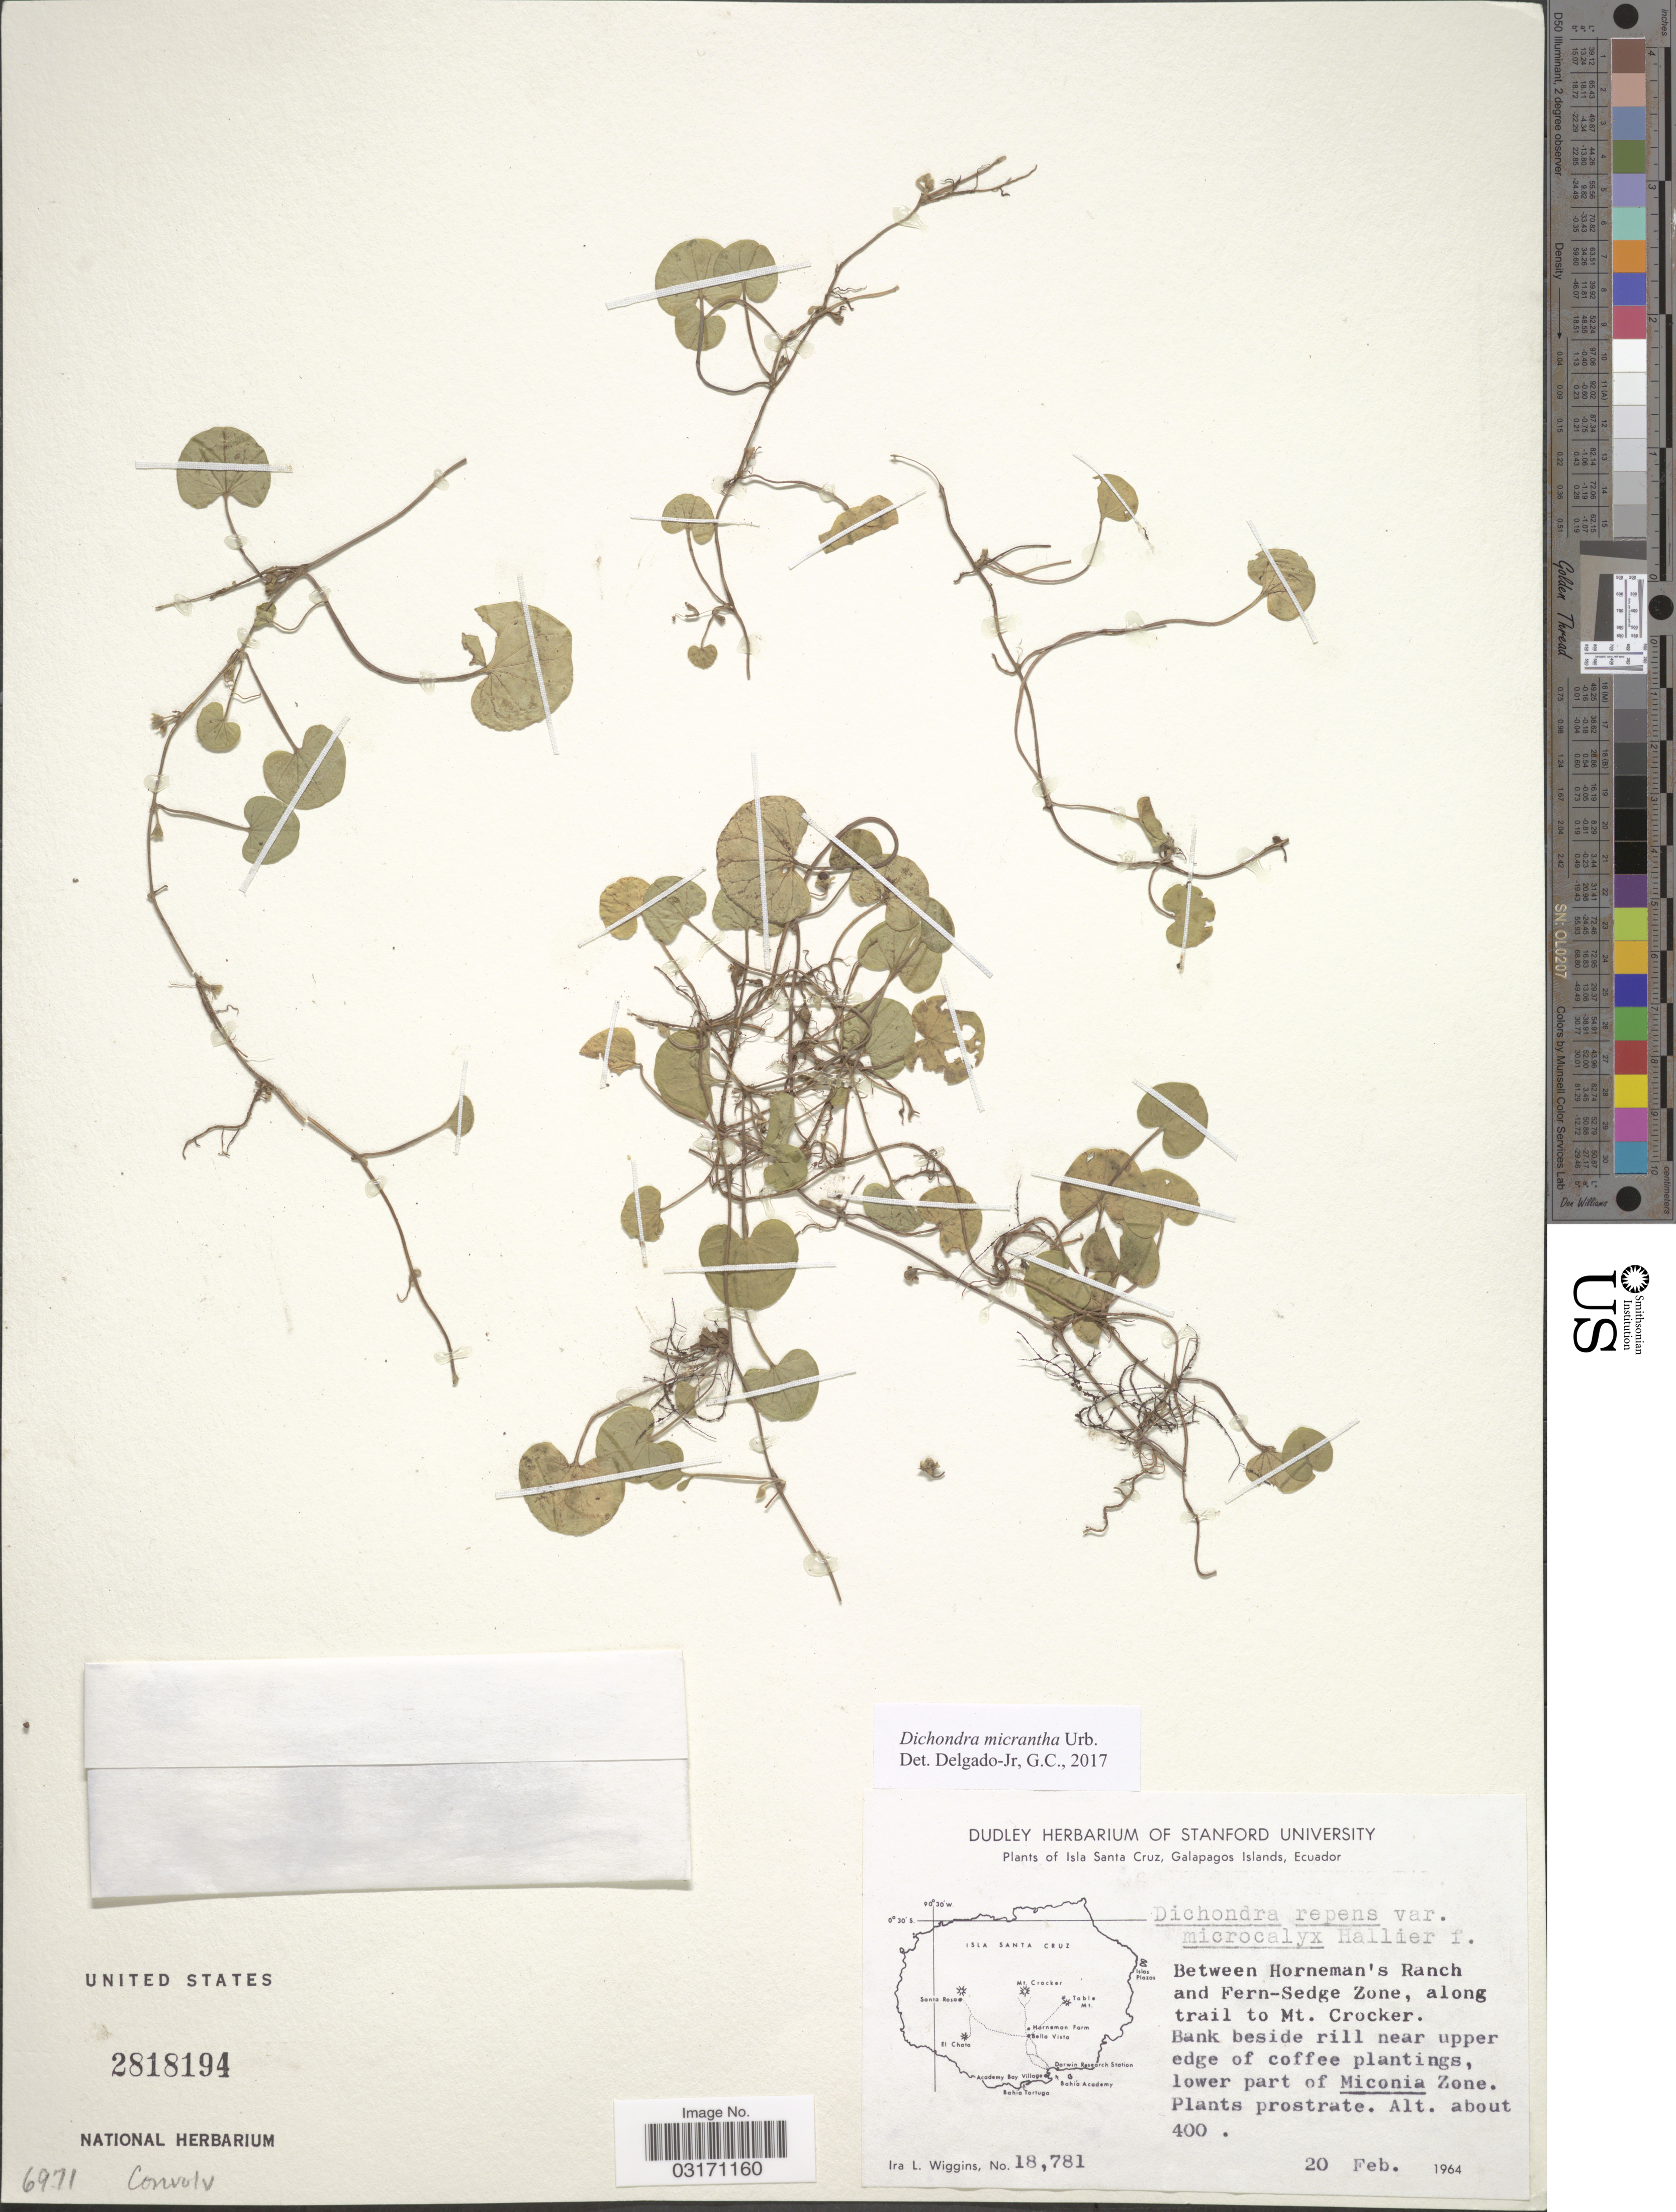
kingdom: Plantae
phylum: Tracheophyta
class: Magnoliopsida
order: Solanales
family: Convolvulaceae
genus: Dichondra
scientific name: Dichondra micrantha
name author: Urb.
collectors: I. L. Wiggins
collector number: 18781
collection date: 1964-02-20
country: Ecuador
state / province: Colón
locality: Isla Santa Cruz, Galapagos Islands. Between Horneman's Ranch and Fern-Sedge Zone, along trail to Mt. Crocker.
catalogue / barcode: US 2818194